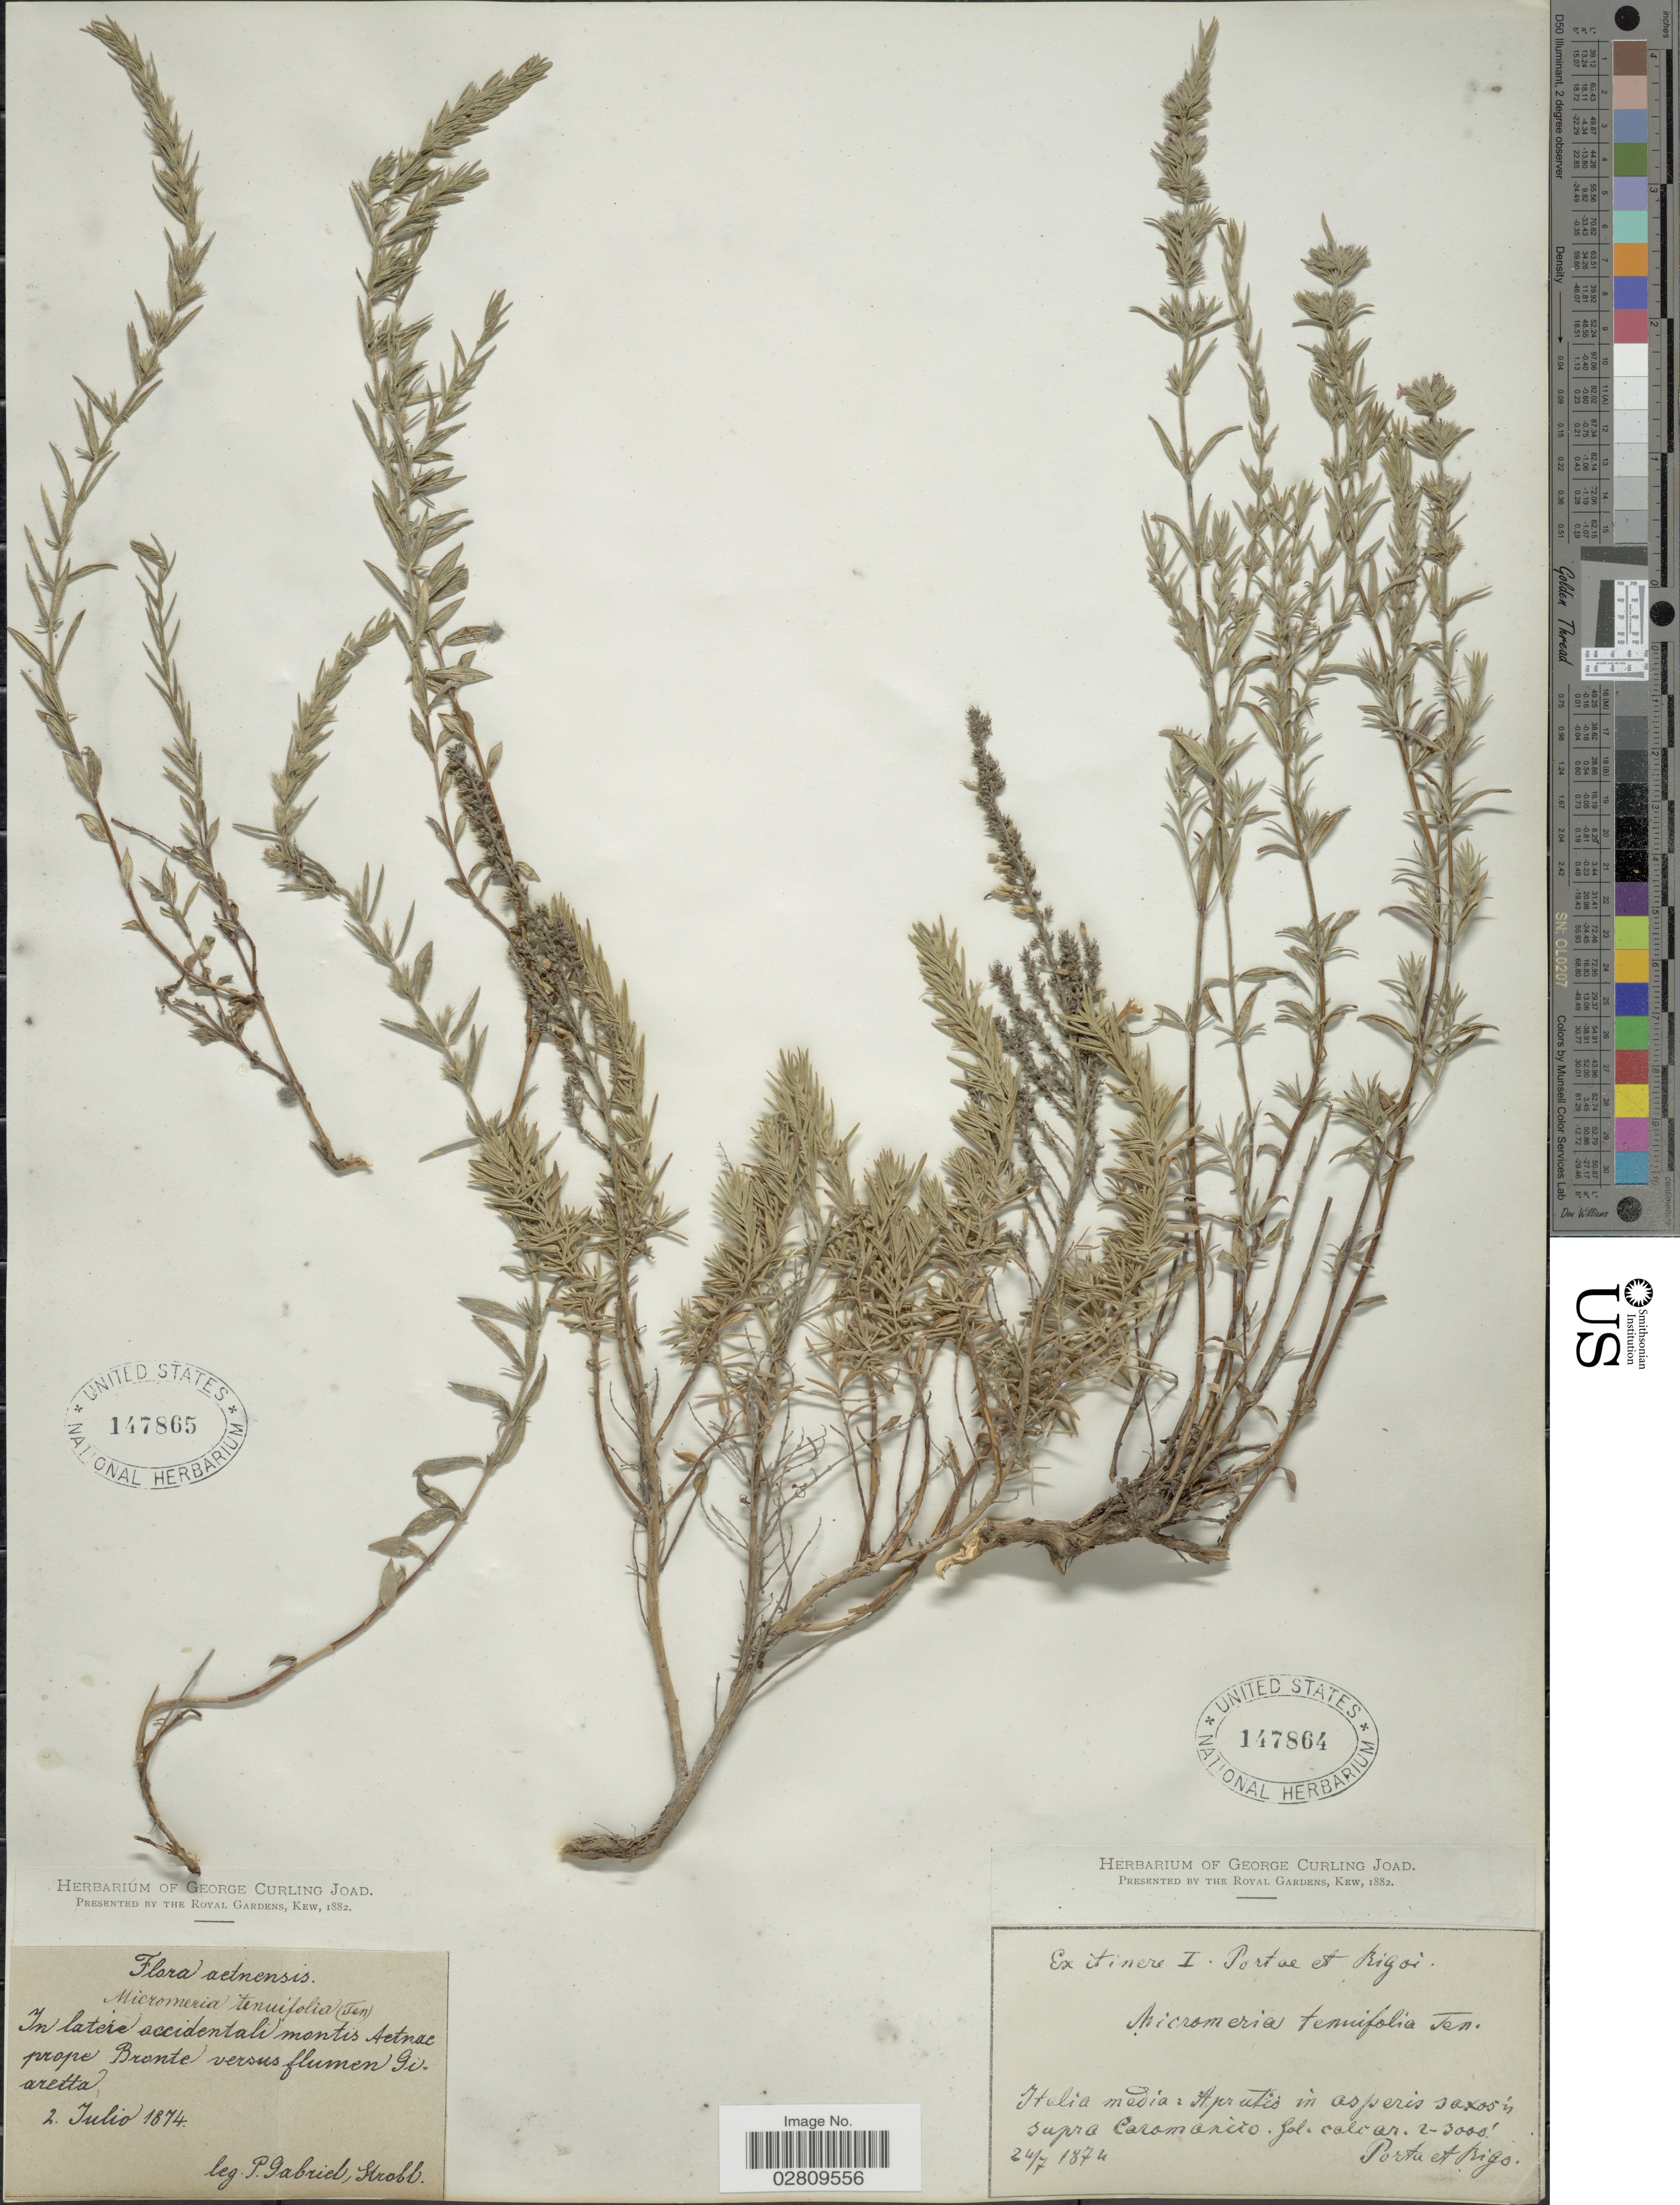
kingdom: Plantae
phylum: Tracheophyta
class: Magnoliopsida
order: Lamiales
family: Lamiaceae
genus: Micromeria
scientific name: Micromeria graeca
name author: Benth. ex Rchb.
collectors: -- Porta & -- Rigo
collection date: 1874-07-24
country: Italy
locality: Italia media: Apratis in asperis saxosis supra Caramanico. Gal [interpreted]. calcar.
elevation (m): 610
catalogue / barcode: US 147864-2